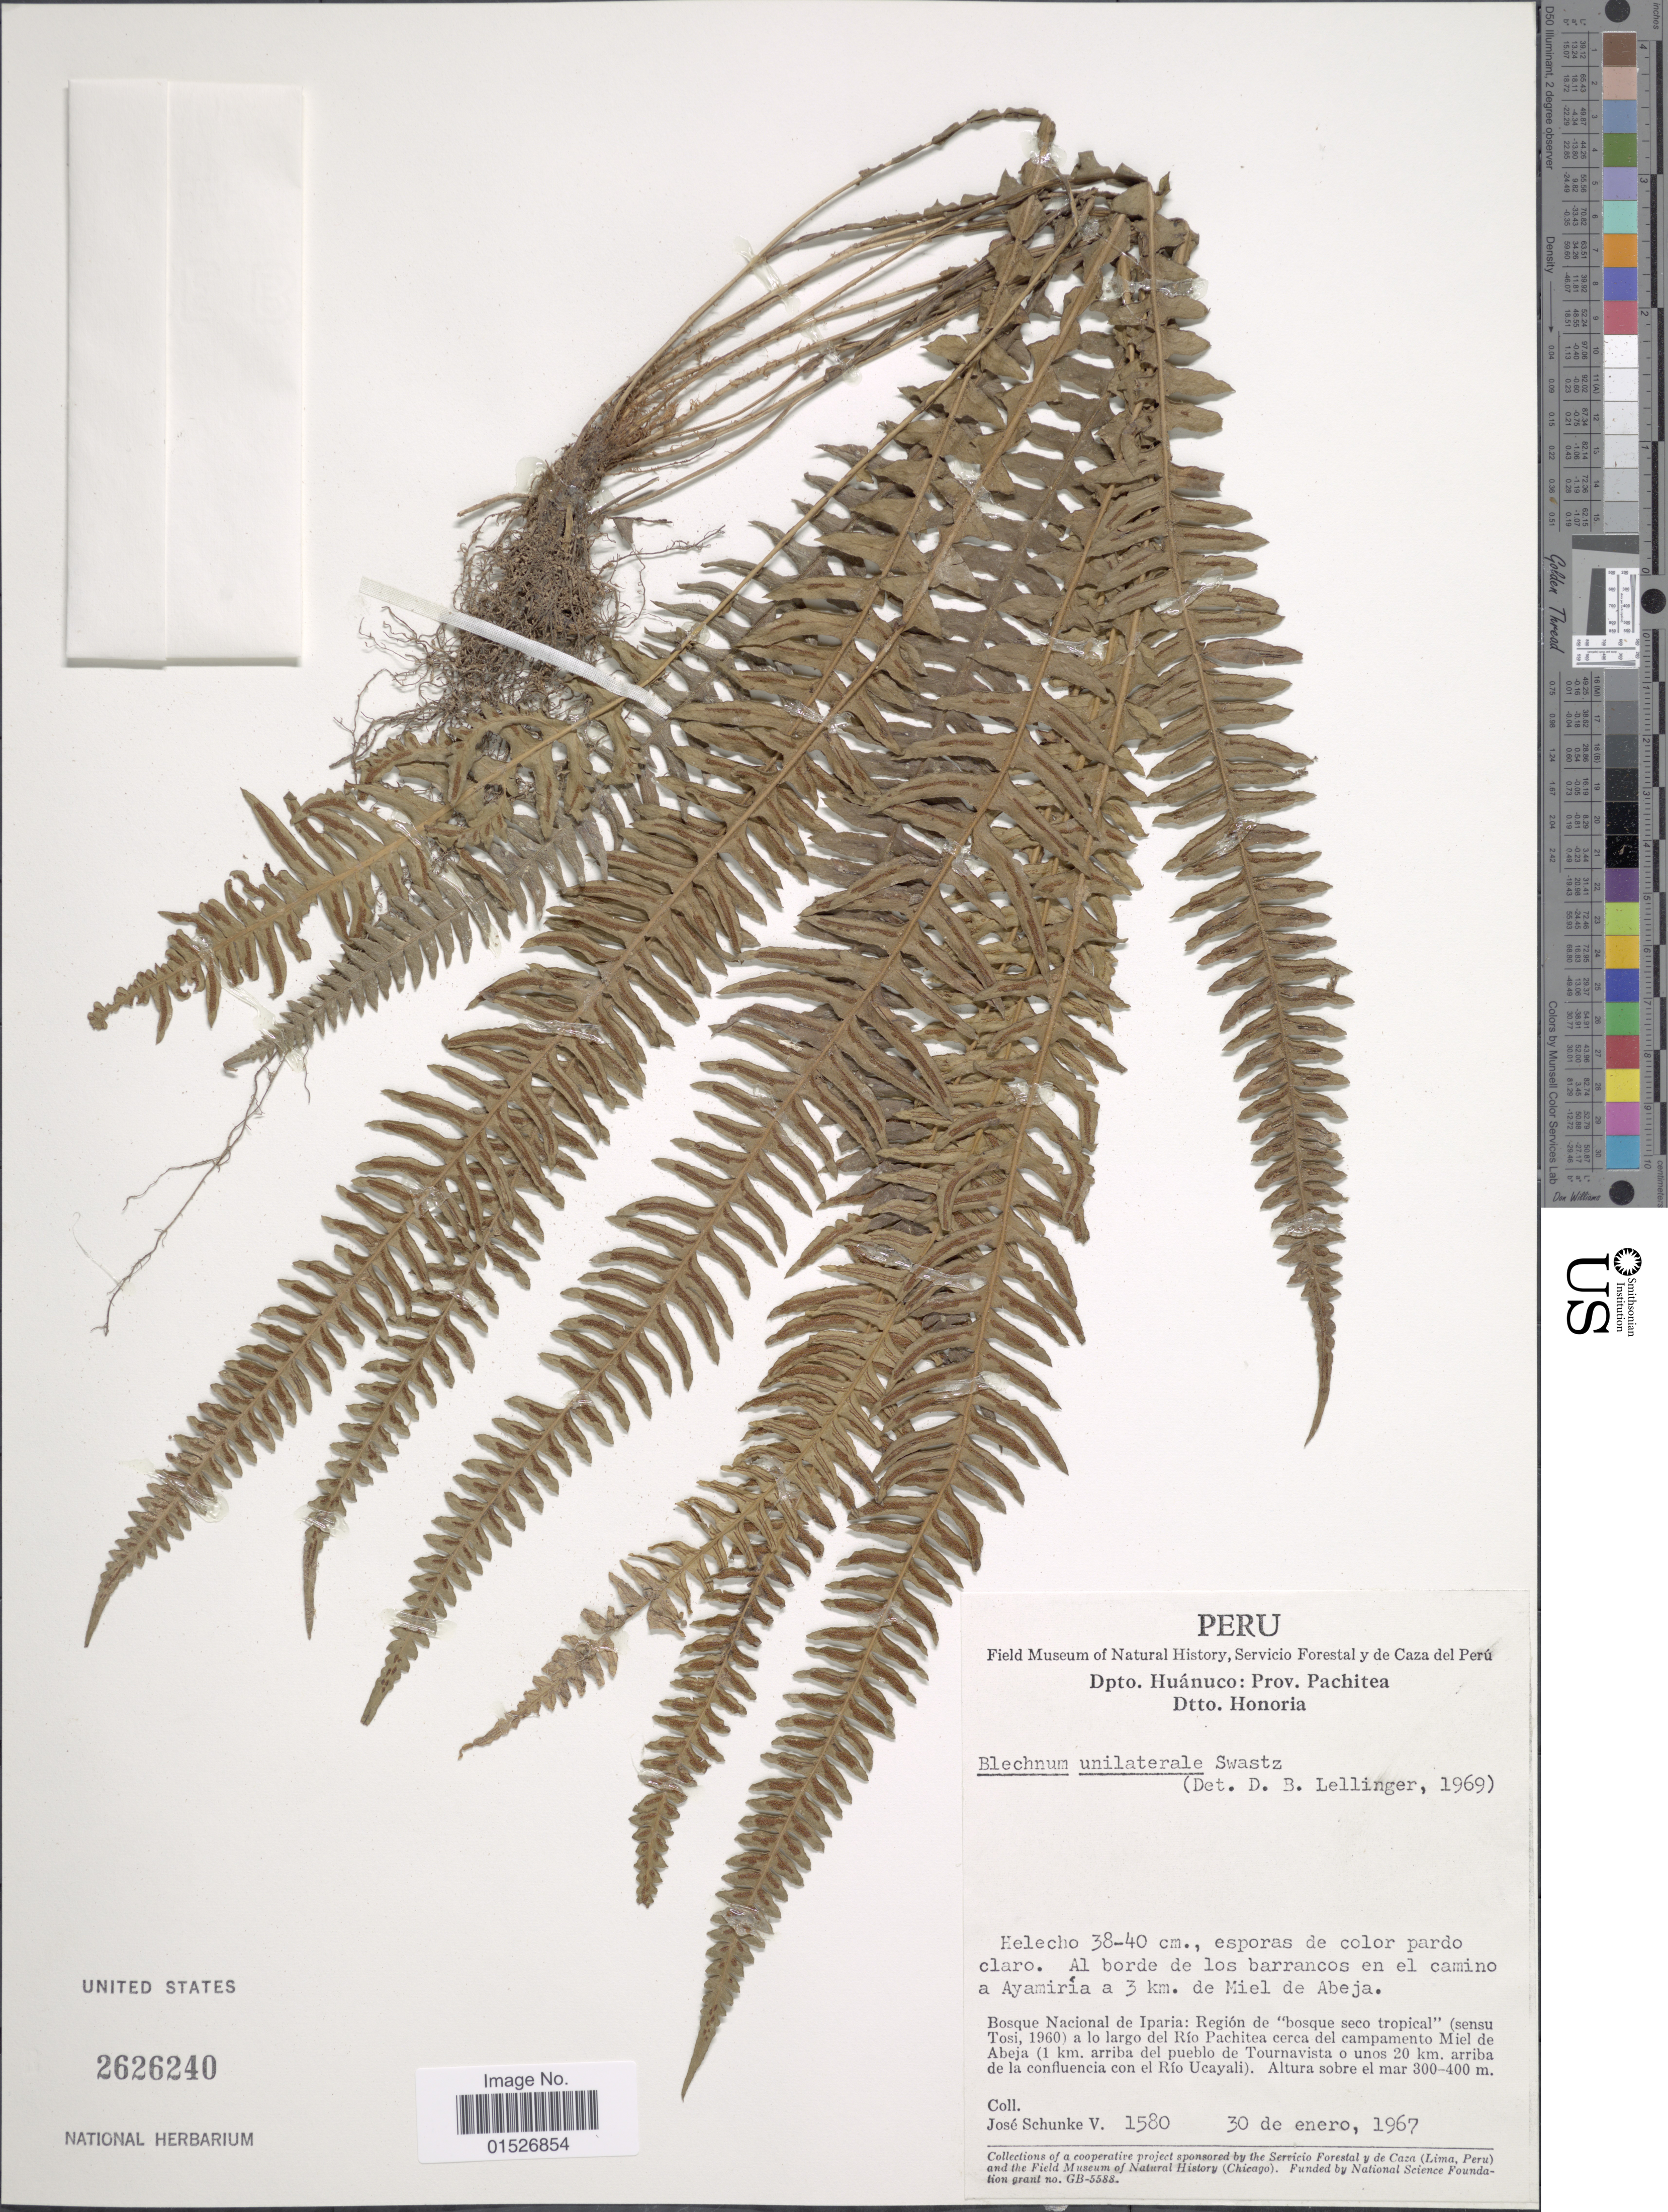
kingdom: Plantae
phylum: Tracheophyta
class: Polypodiopsida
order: Polypodiales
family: Blechnaceae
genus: Blechnum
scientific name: Blechnum polypodioides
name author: Raddi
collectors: J. M. Schunke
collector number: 1580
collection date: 1967-01-30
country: Peru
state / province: Huánuco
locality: Dpto. Huanuco: Prov. Pachitea. Dtto. Honoria, Bosque Nacional de Iparia: Region de " bosque seco tropical" (sensu Tosi, 1960) a lo largo del Rio Pachitea cerca del Campamento Miel de Abeja (1 km. arriba del pueblo de Tournavista o unos 20 km. arriba de la confluencia con el Rio Ucayali).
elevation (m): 300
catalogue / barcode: US 2626240